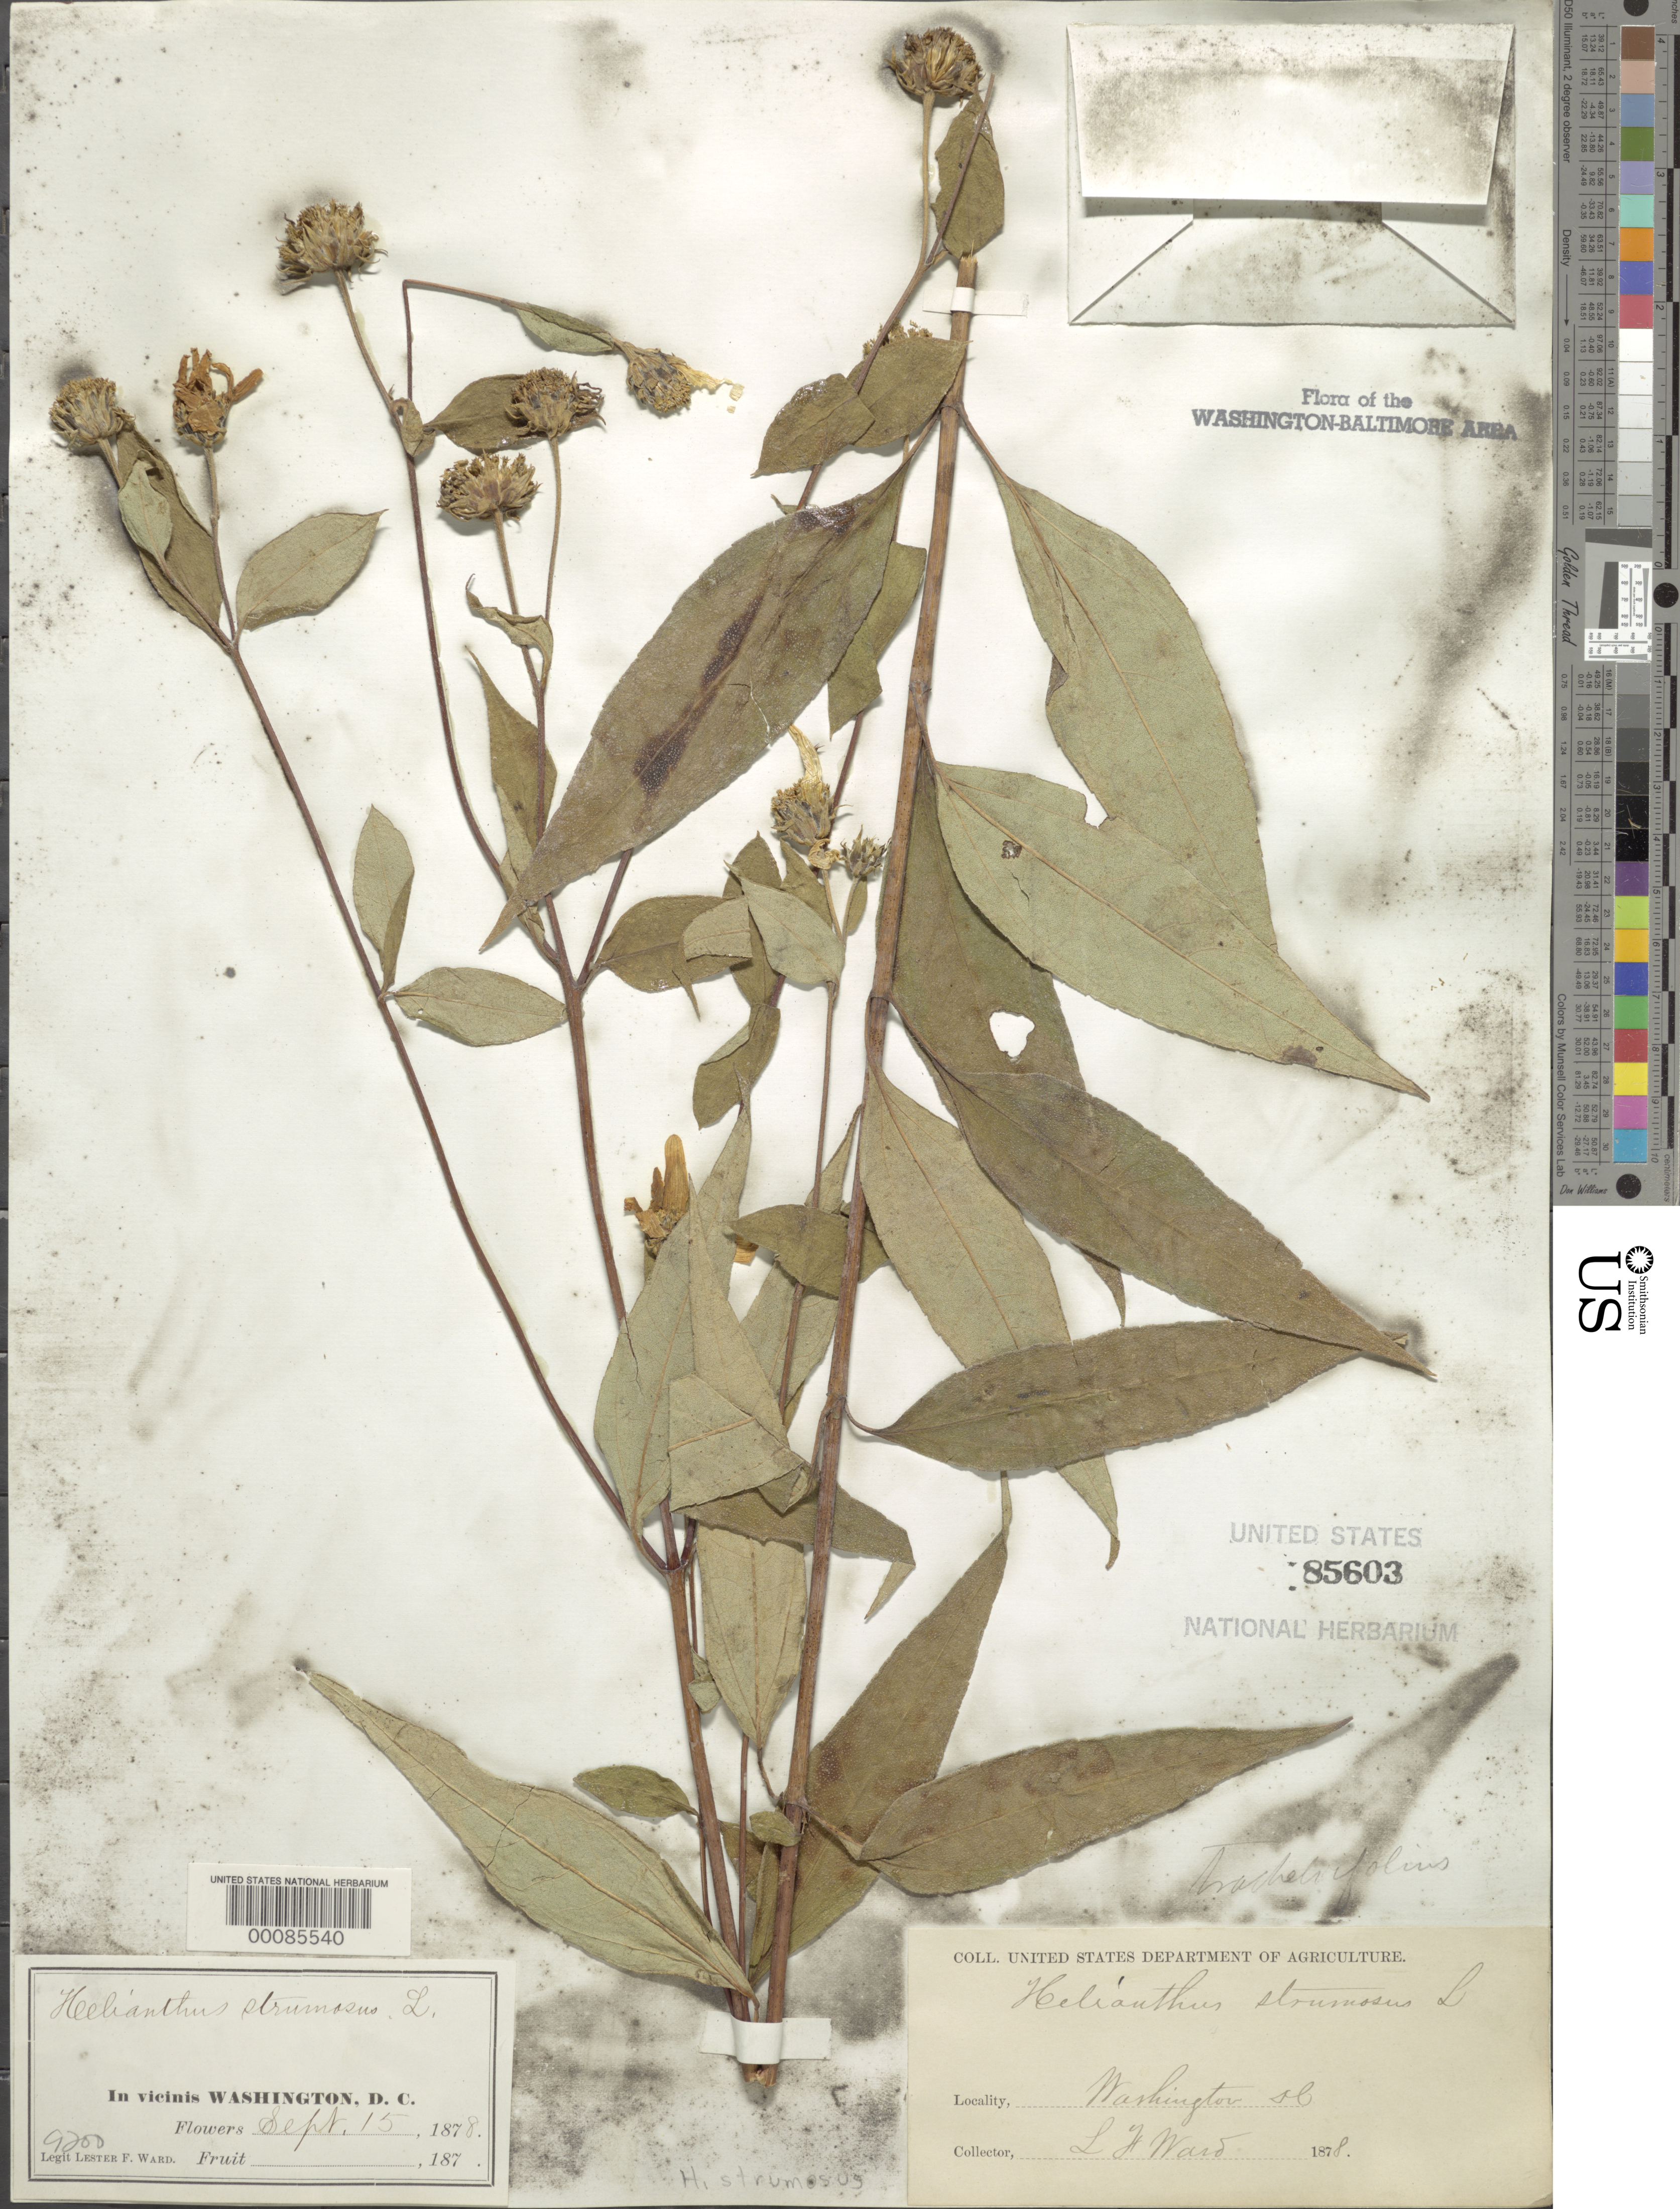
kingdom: Plantae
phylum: Tracheophyta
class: Magnoliopsida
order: Asterales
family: Asteraceae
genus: Helianthus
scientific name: Helianthus strumosus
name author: L.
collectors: L. F. Ward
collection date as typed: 15 Sep 1878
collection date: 1878-09-15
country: United States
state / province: District of Columbia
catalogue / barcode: US 85603